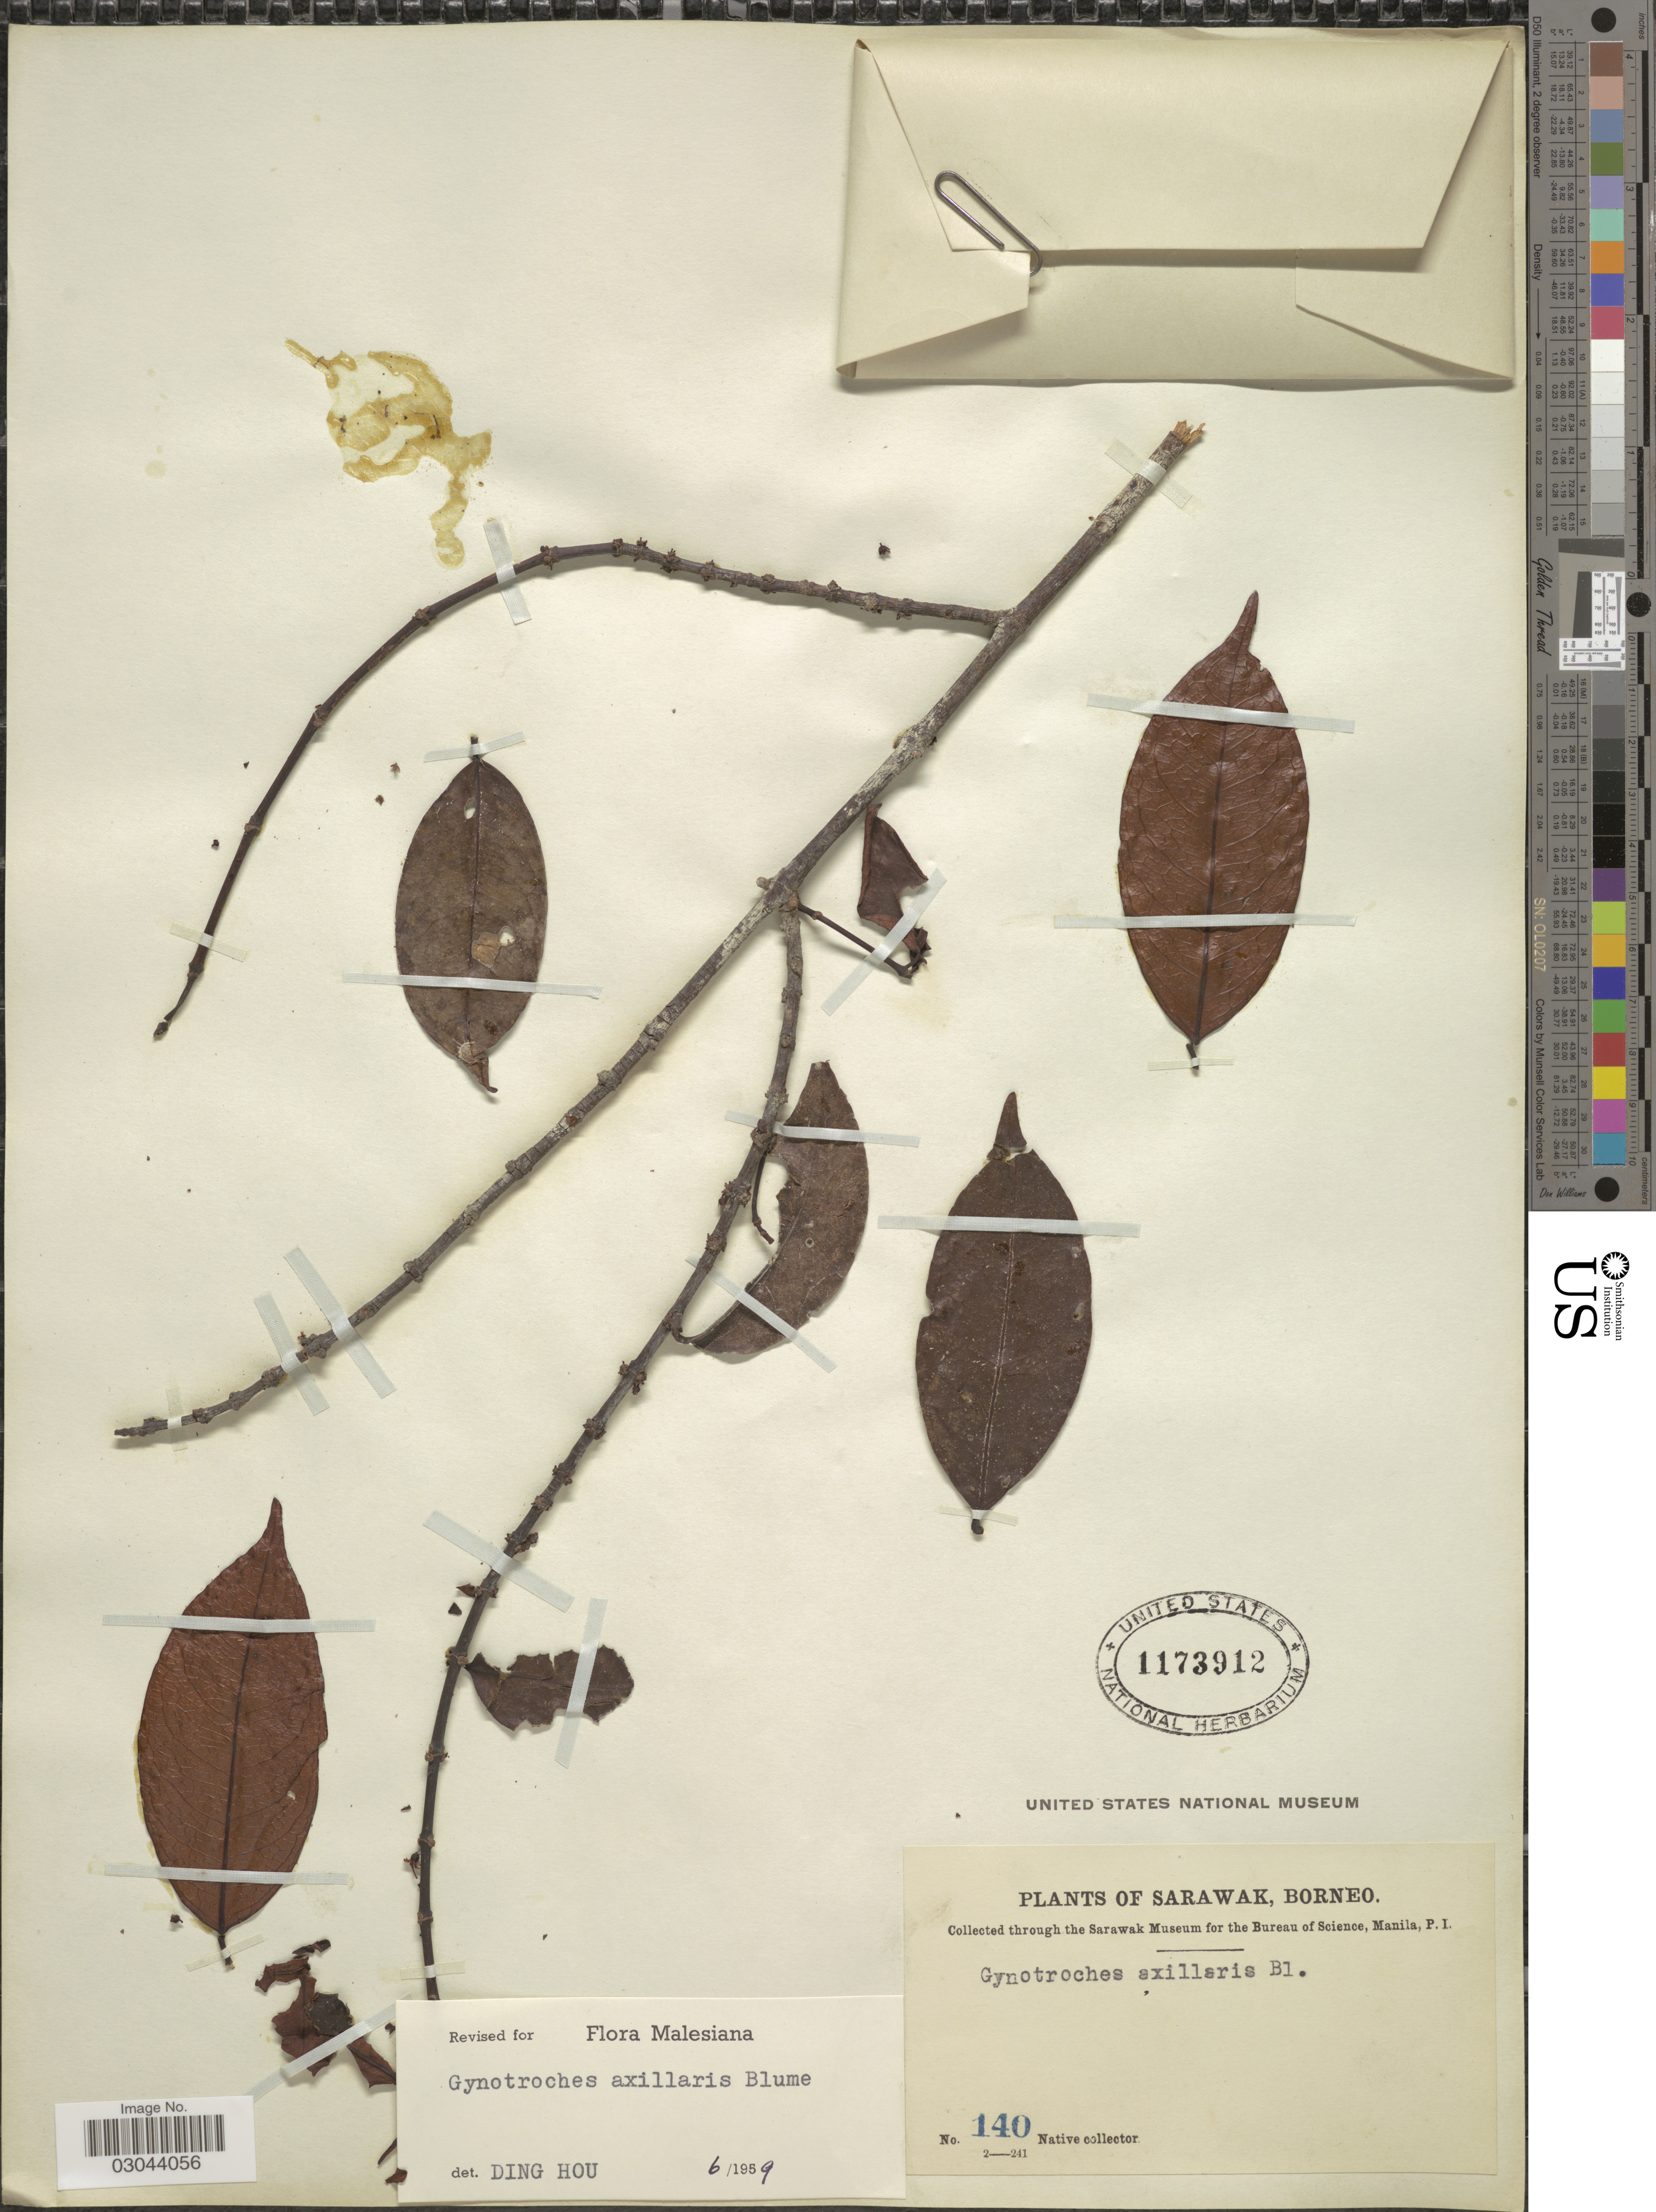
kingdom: Plantae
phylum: Tracheophyta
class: Magnoliopsida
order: Malpighiales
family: Rhizophoraceae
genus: Gynotroches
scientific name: Gynotroches axillaris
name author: Blume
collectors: Native collector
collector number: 140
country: Malaysia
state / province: Sarawak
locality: Borneo.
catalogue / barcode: US 1173912